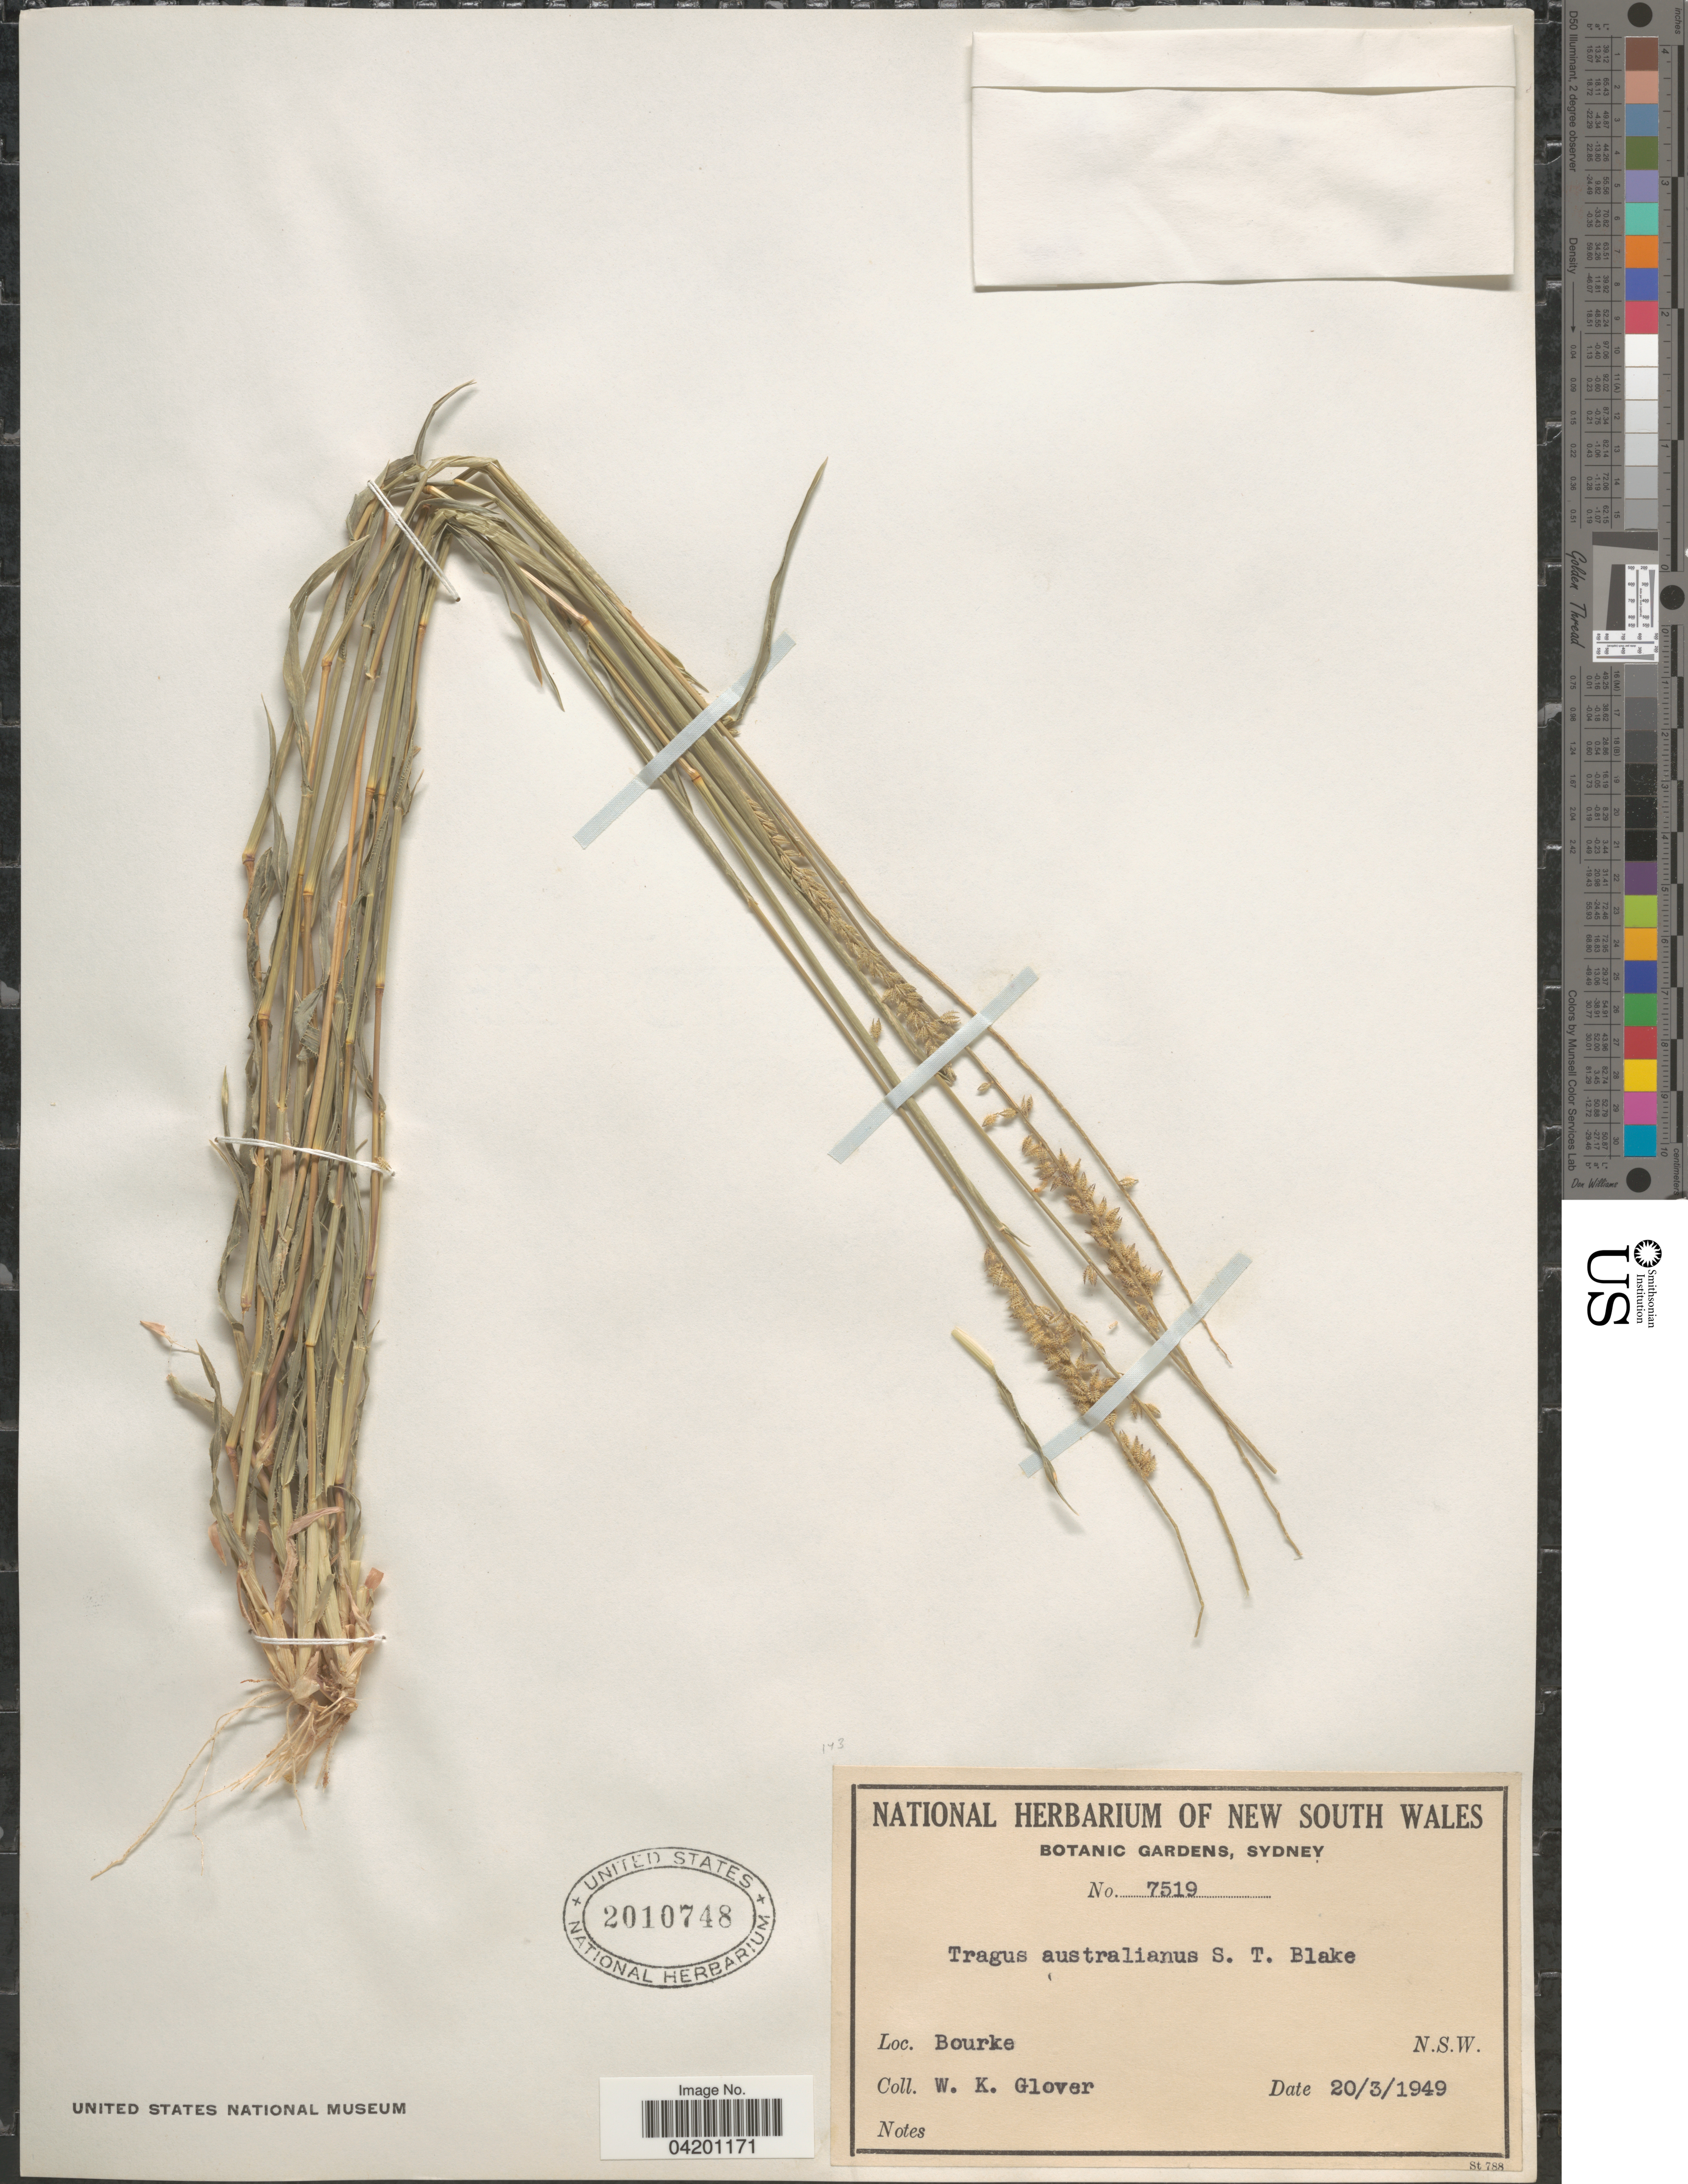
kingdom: Plantae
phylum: Tracheophyta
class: Liliopsida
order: Poales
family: Poaceae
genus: Tragus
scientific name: Tragus australianus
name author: S.T. Blake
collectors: W. Glover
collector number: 7519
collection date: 1949-03-20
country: Australia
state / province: New South Wales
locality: Bourke.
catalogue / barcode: US 2010748